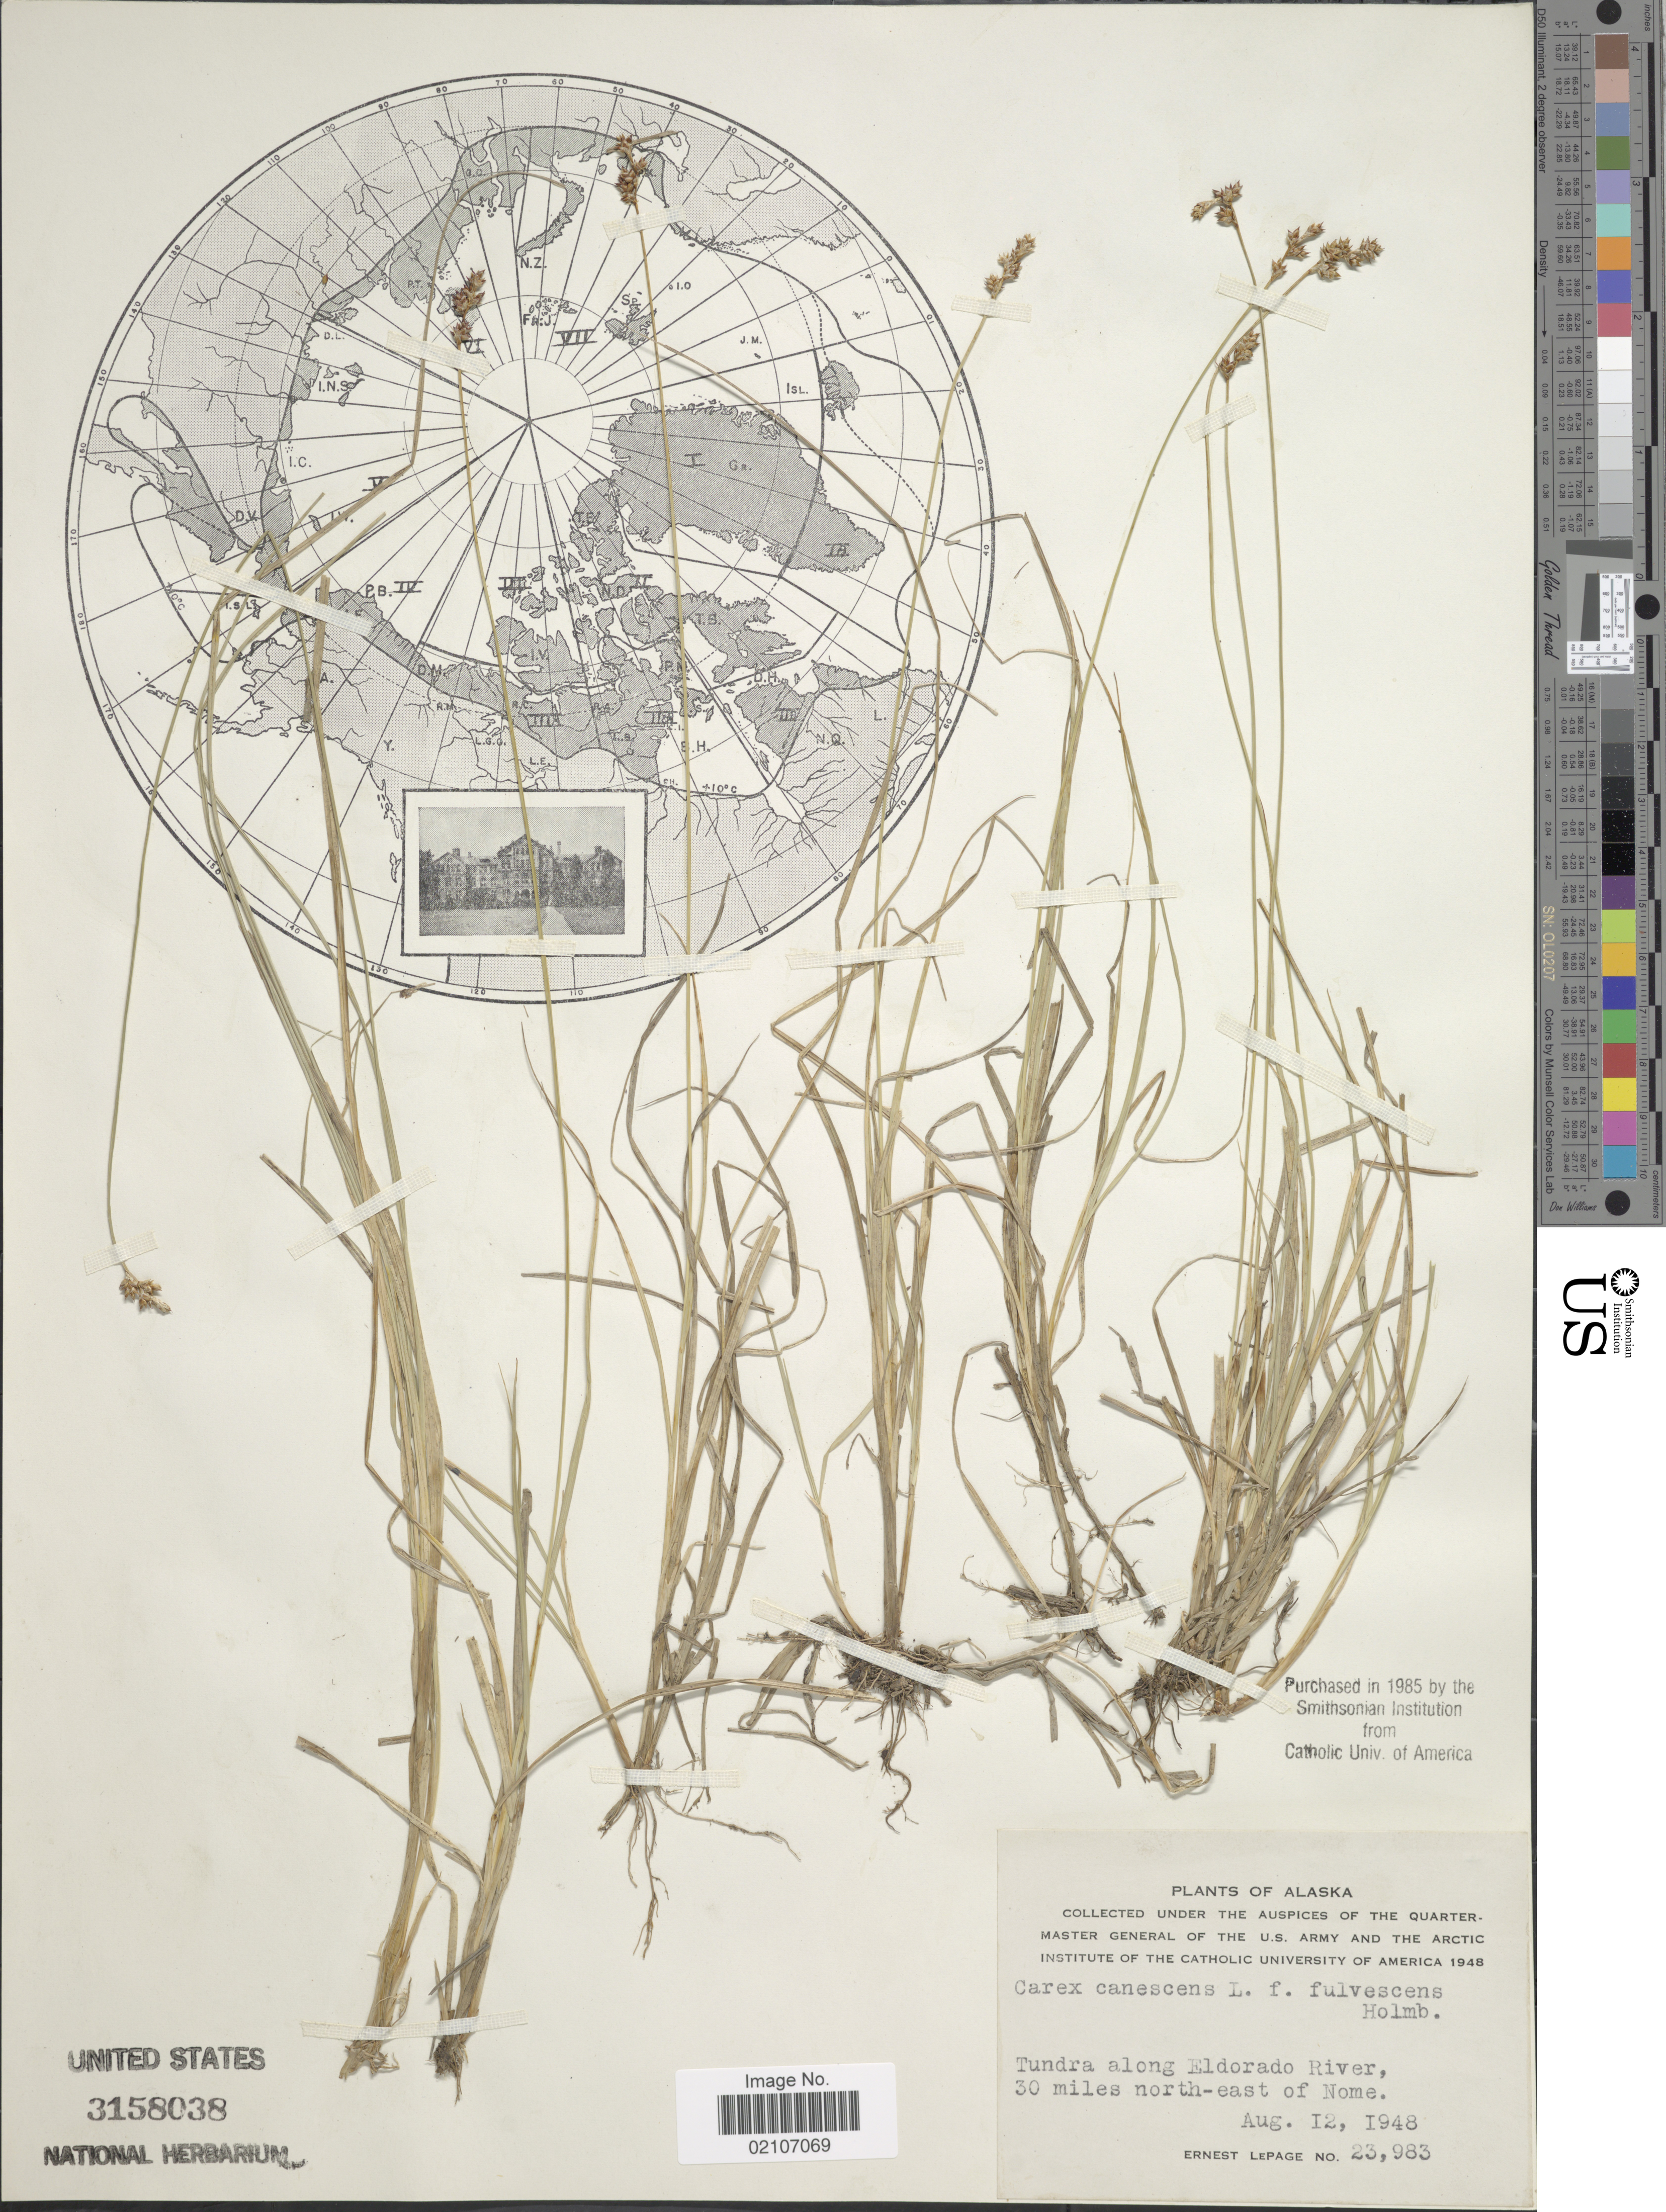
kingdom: Plantae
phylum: Tracheophyta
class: Liliopsida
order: Poales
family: Cyperaceae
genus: Carex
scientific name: Carex canescens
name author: L.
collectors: E. Lepage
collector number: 23983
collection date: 1948-08-12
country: United States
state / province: Alaska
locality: Tundra along Eldorado River, 30 miles north-east of Nome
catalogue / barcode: US 3158038